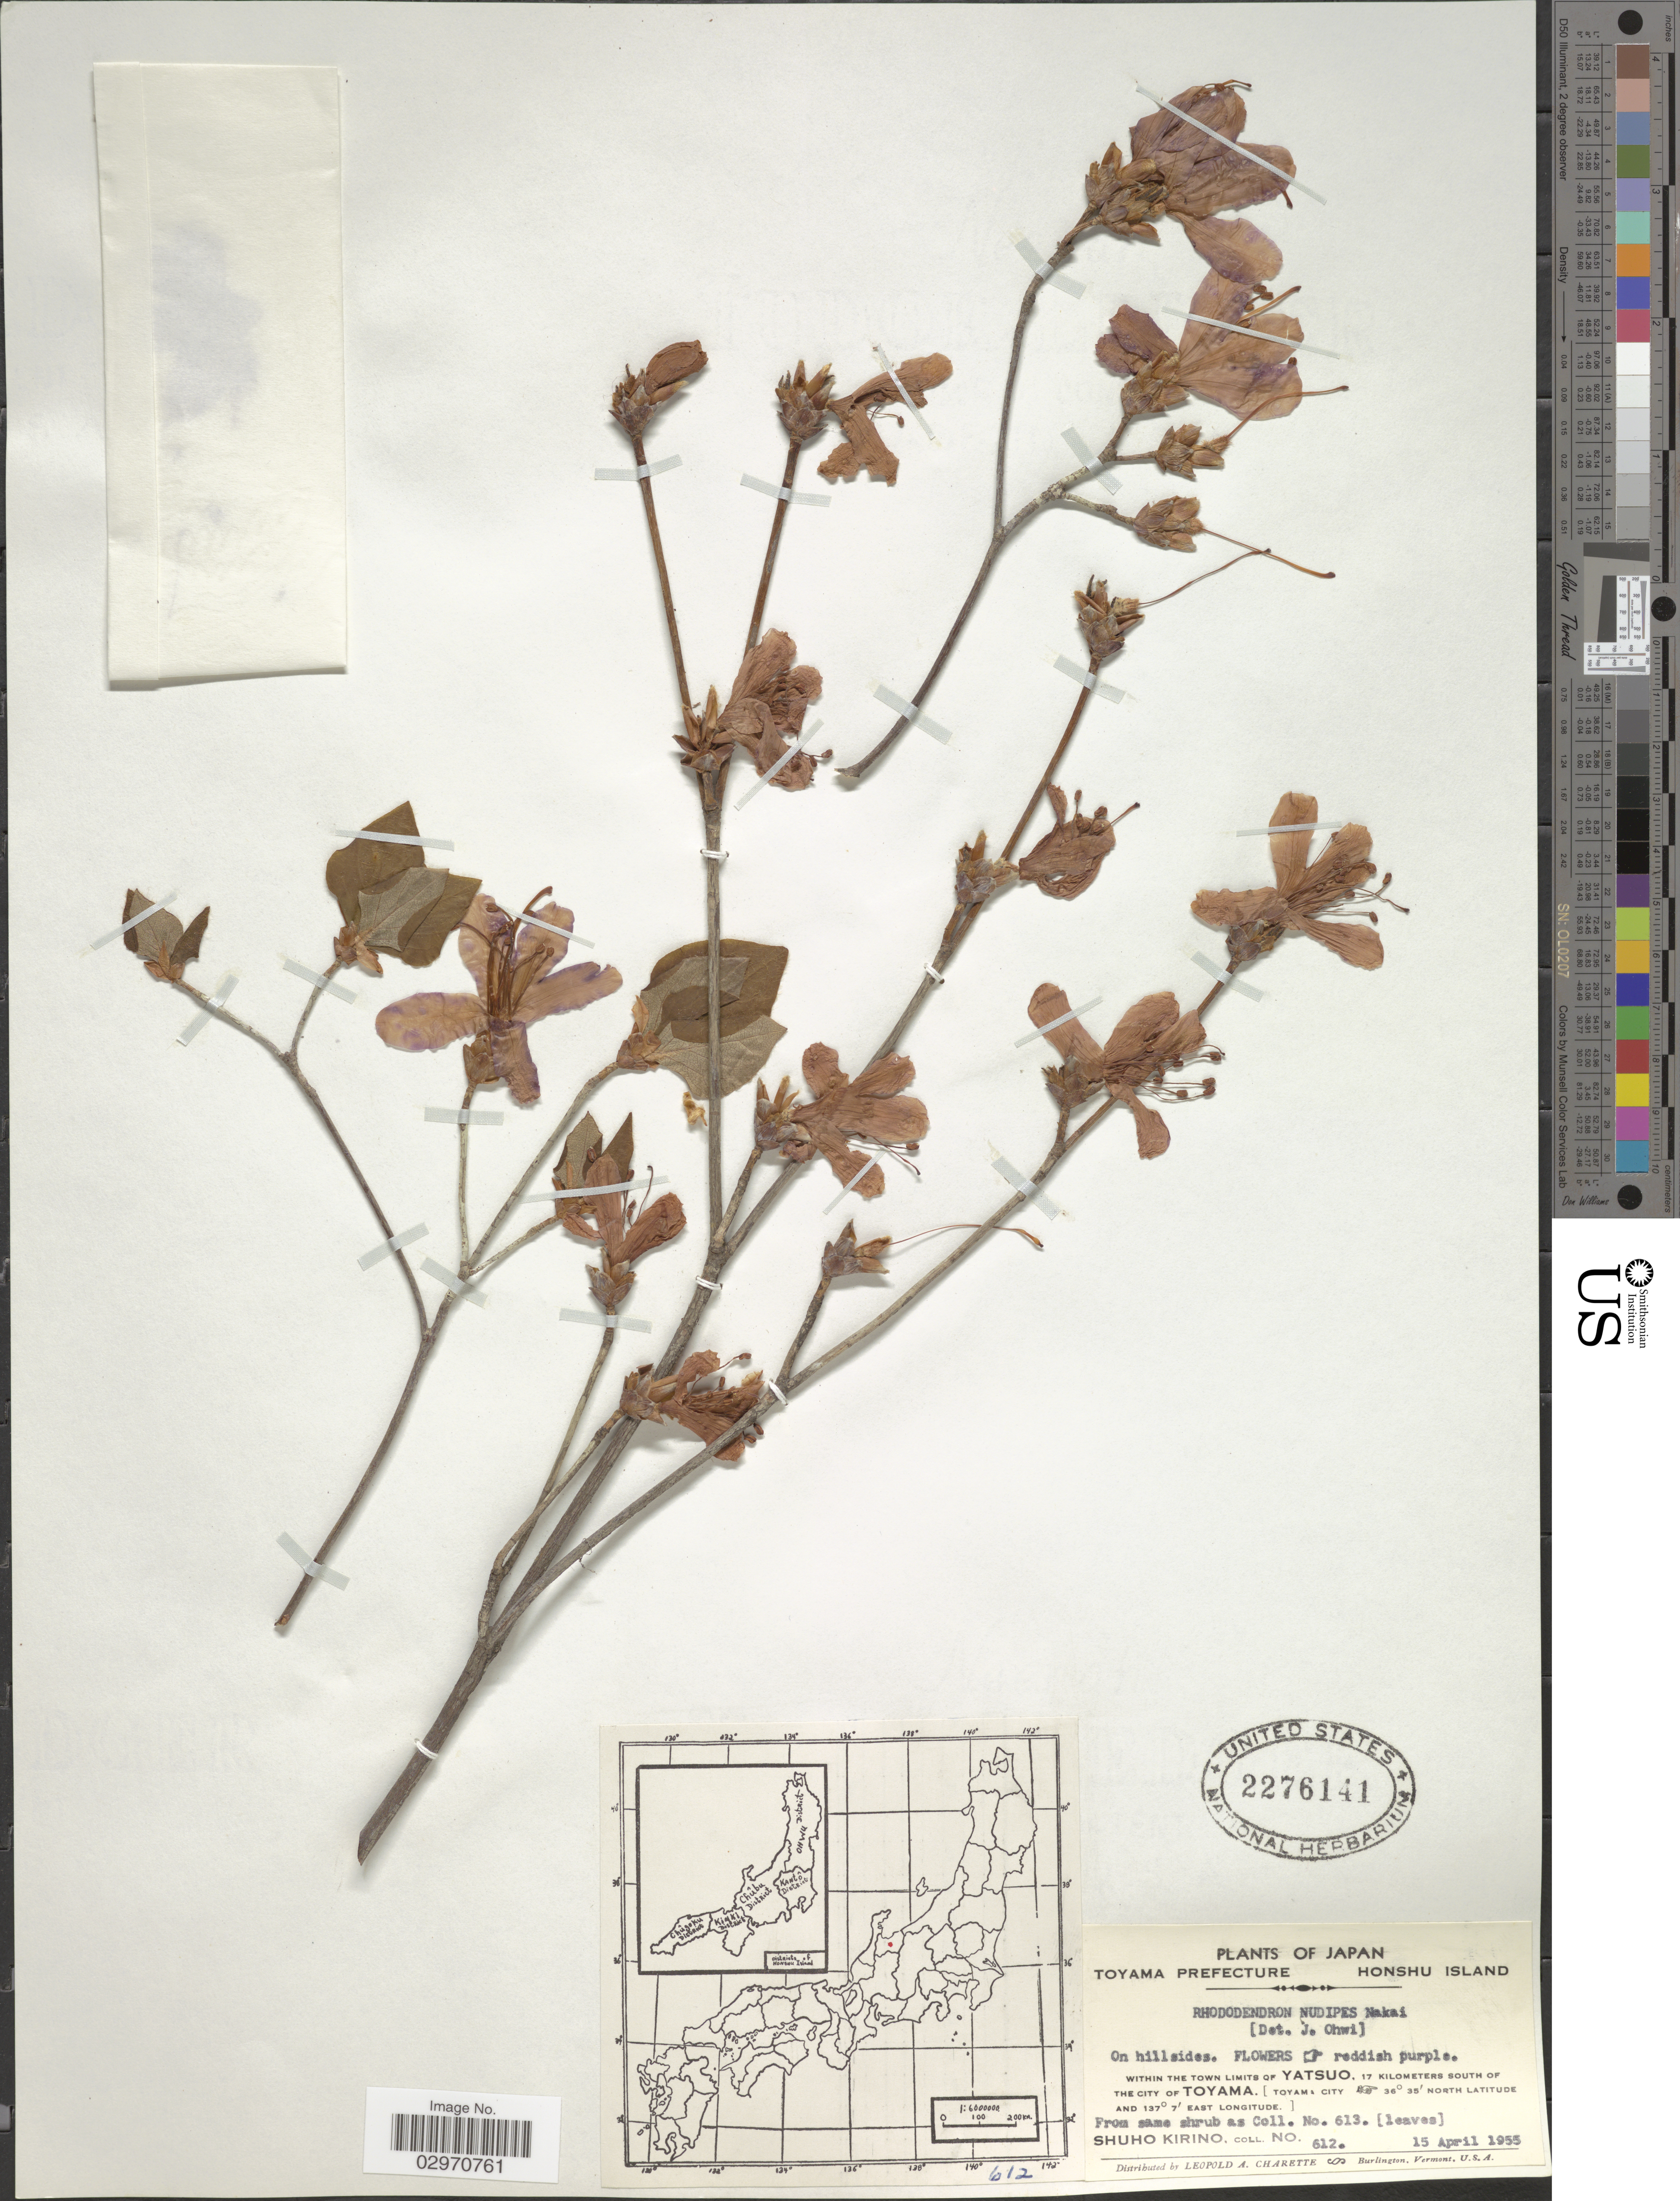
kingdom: Plantae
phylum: Tracheophyta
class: Magnoliopsida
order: Ericales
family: Ericaceae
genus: Rhododendron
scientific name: Rhododendron farrerae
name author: Sweet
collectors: S. Kirino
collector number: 612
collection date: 1955-04-15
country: Japan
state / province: Toyama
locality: Toyama Prefecture, Honshu Island, within the town limits of Yatsuo, 17 kilometers south of the city of Toyama. [Toyama city]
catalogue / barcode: US 2276141